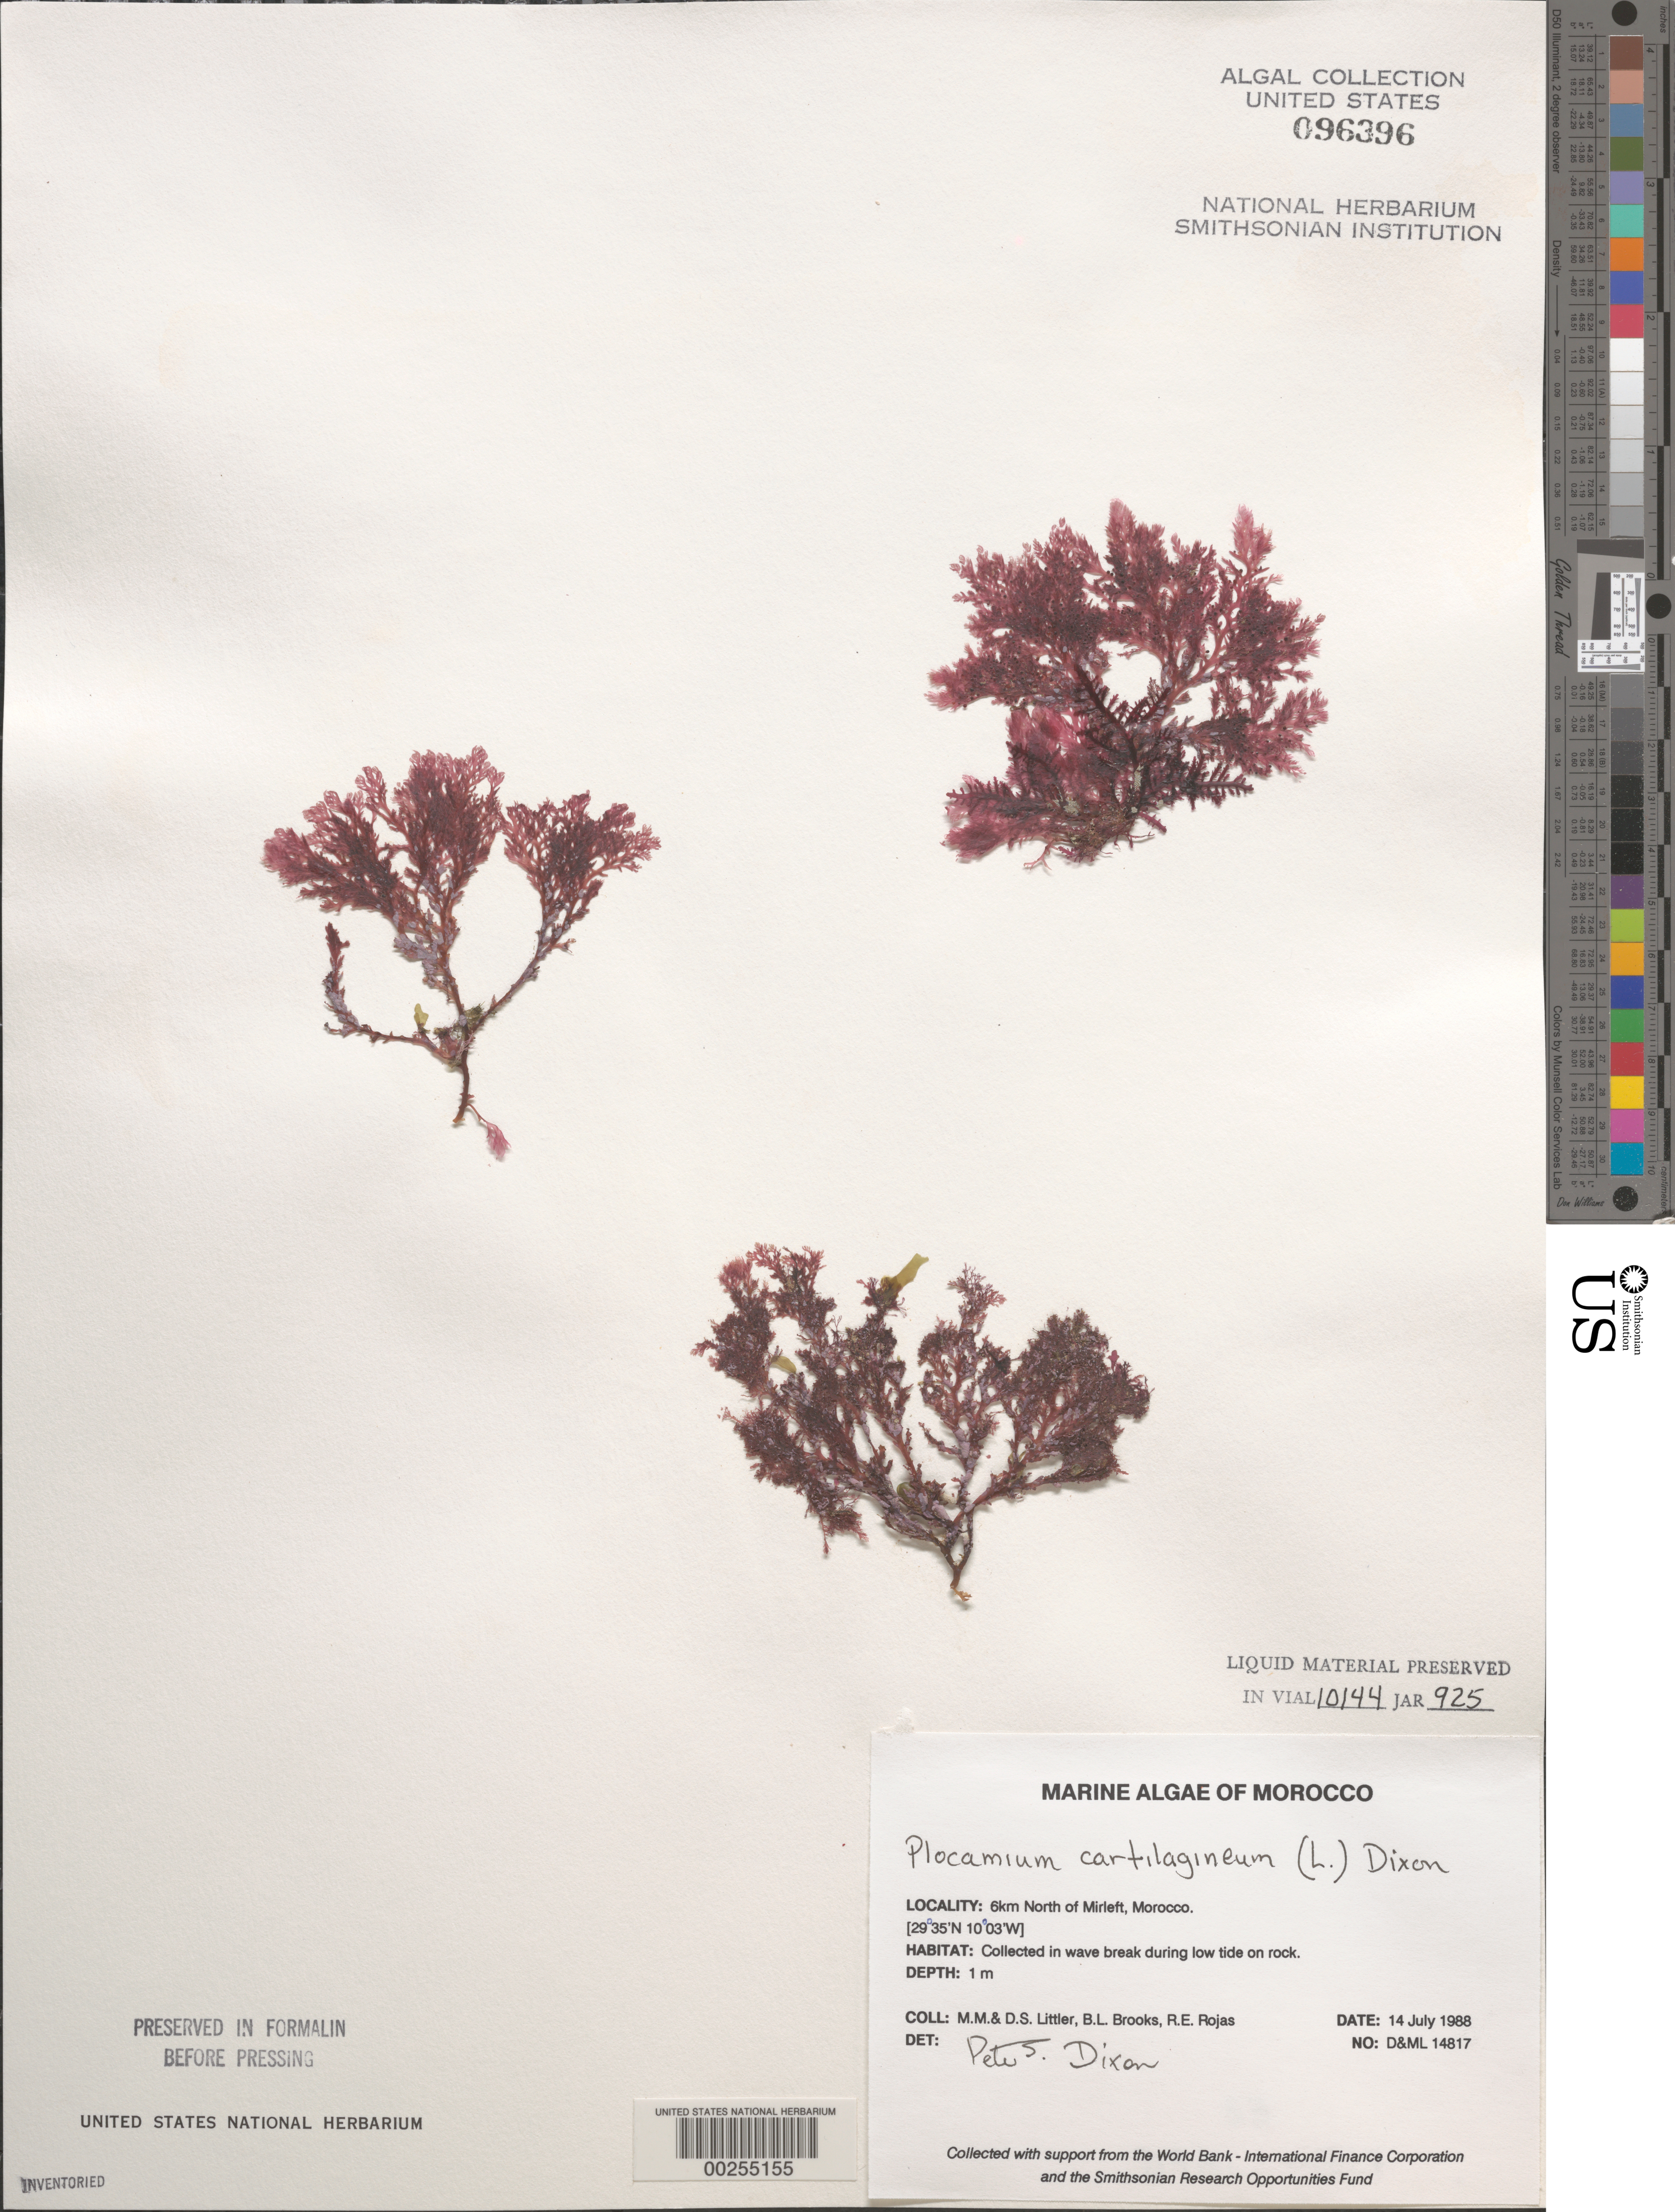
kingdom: Plantae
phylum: Rhodophyta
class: Florideophyceae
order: Plocamiales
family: Plocamiaceae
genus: Plocamium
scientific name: Plocamium cartilagineum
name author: (L.) P.S. Dixon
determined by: Dixon, P. S.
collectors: M. M. Littler, D. S. Littler, B. Brooks & R. Rojas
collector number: D&ML 14817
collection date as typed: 14 Jul 1988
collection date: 1988-07-14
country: Morocco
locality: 6 km north of Mirleft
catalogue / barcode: US 96396